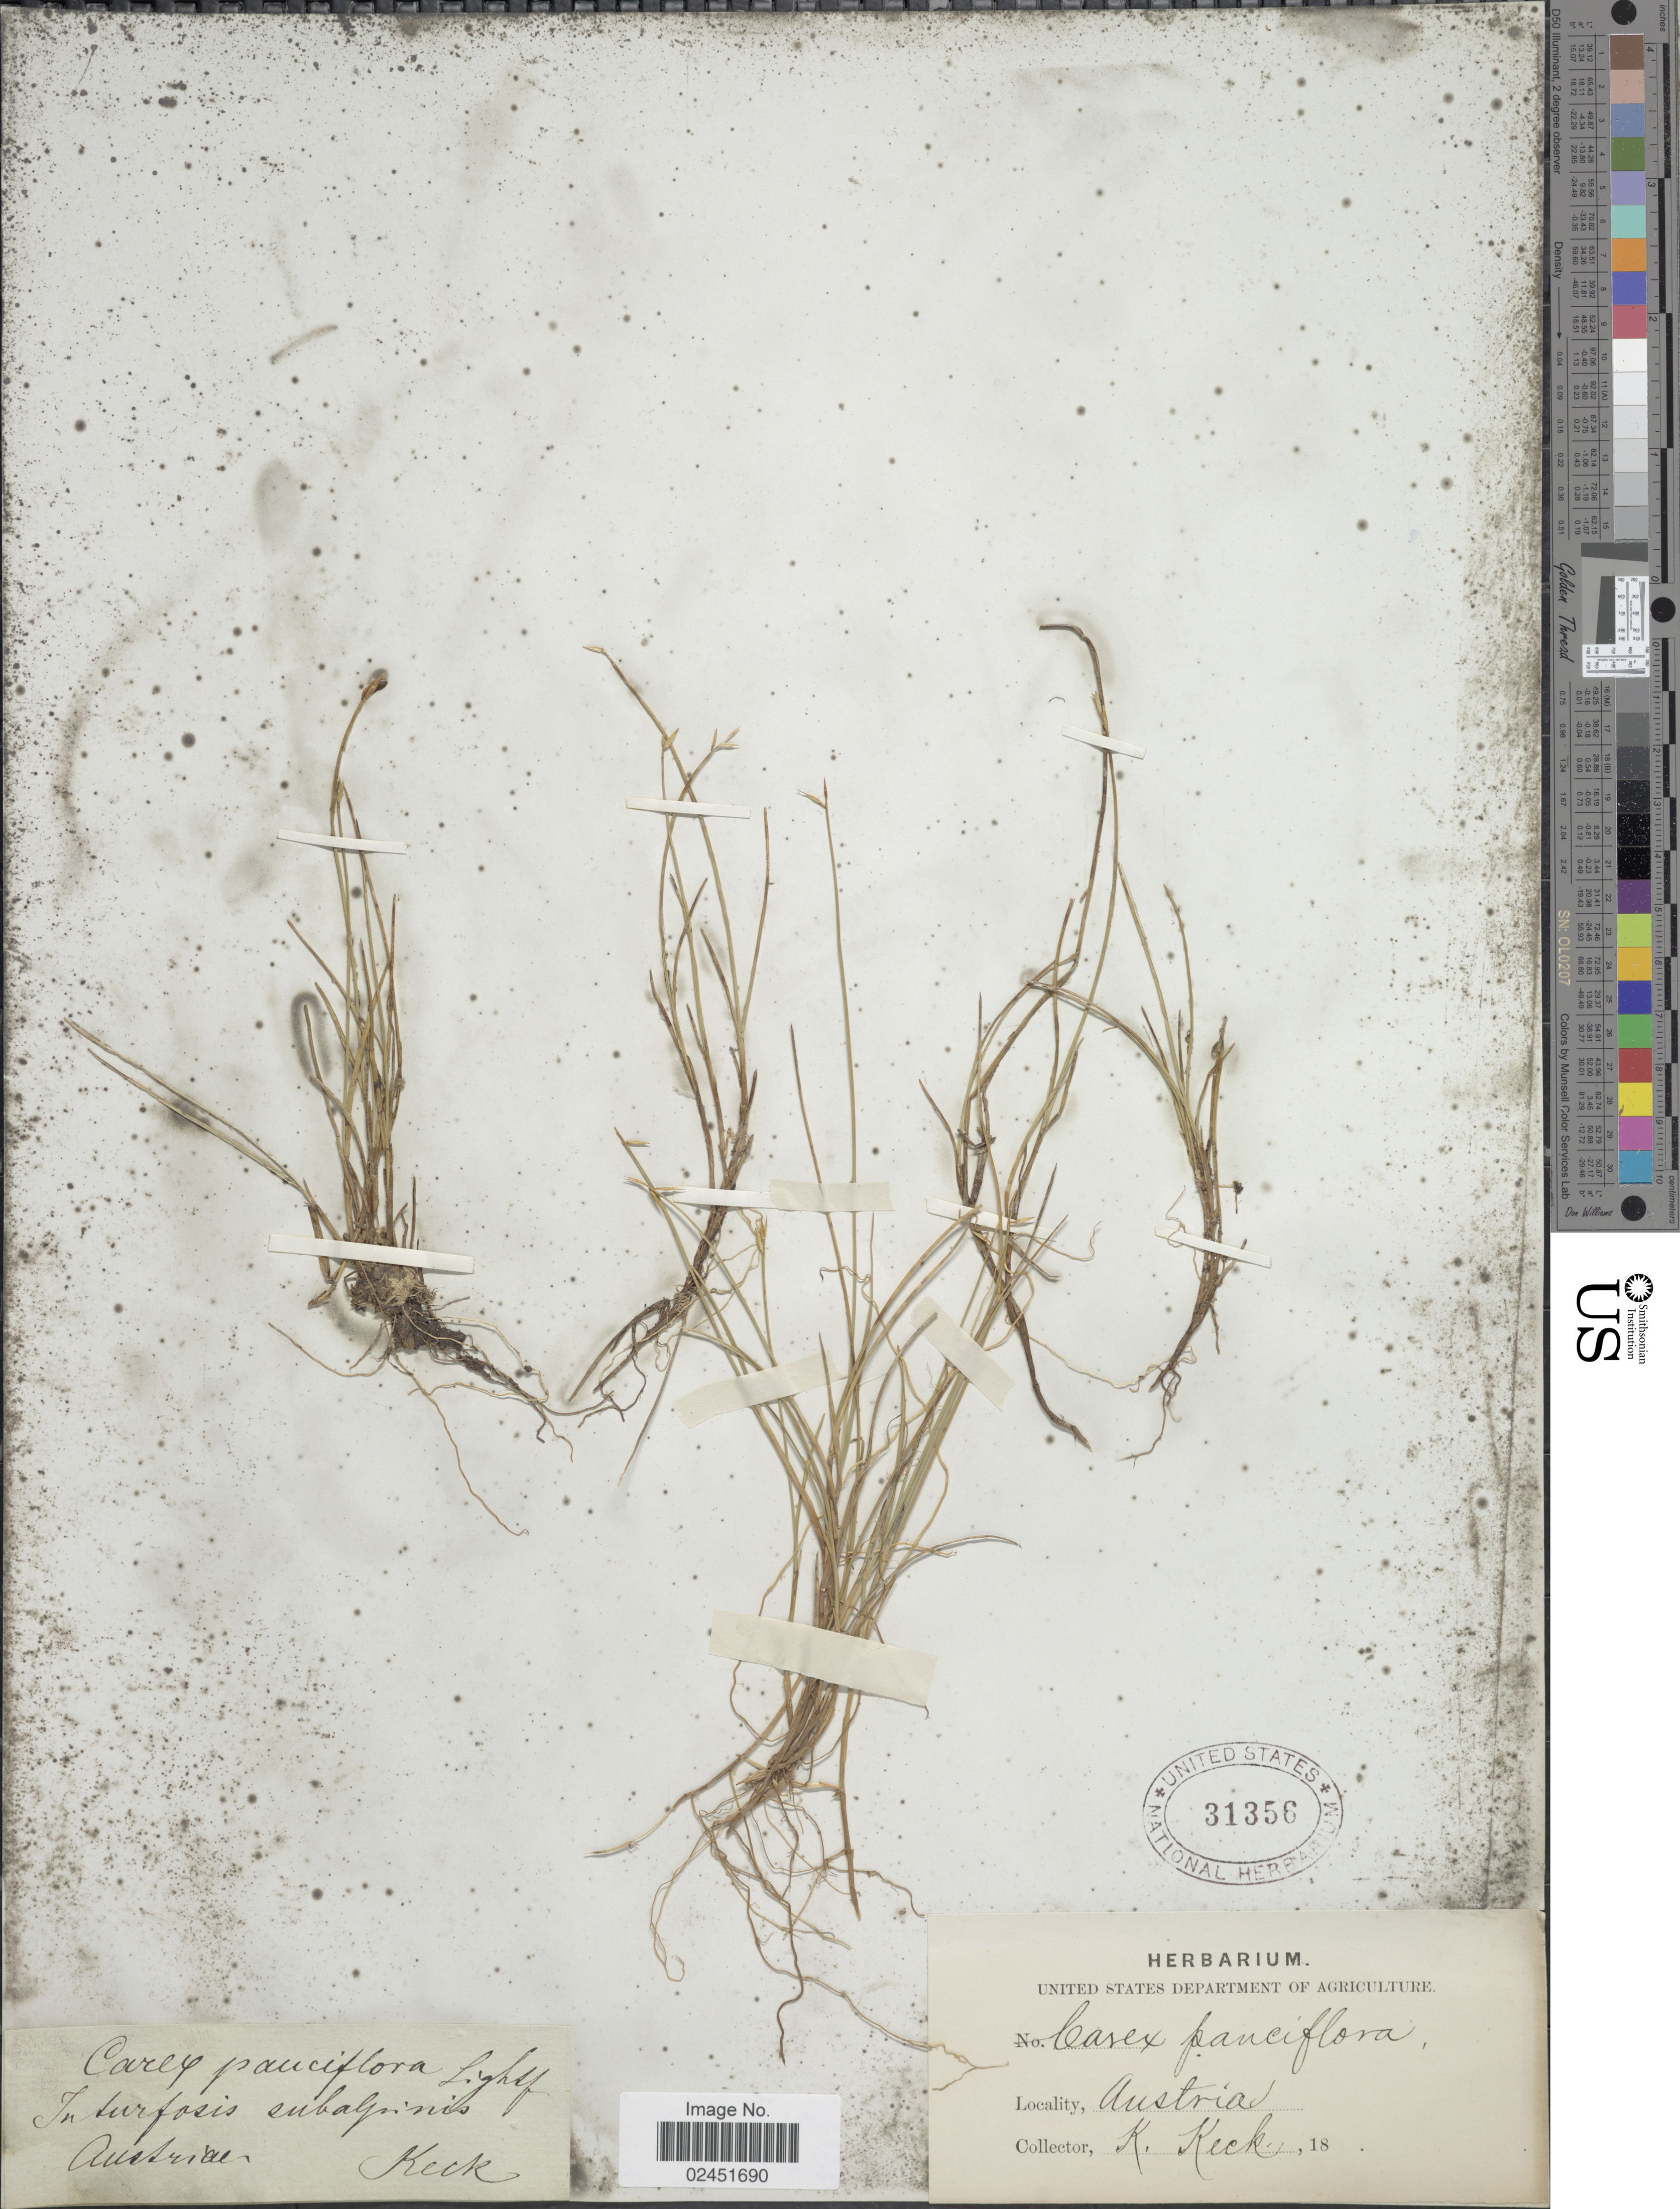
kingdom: Plantae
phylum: Tracheophyta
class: Liliopsida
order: Poales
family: Cyperaceae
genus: Carex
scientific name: Carex pauciflora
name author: Lightf.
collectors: K. Keck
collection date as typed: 18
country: Austria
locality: In turfosis subalpinis Austriae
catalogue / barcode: US 31356